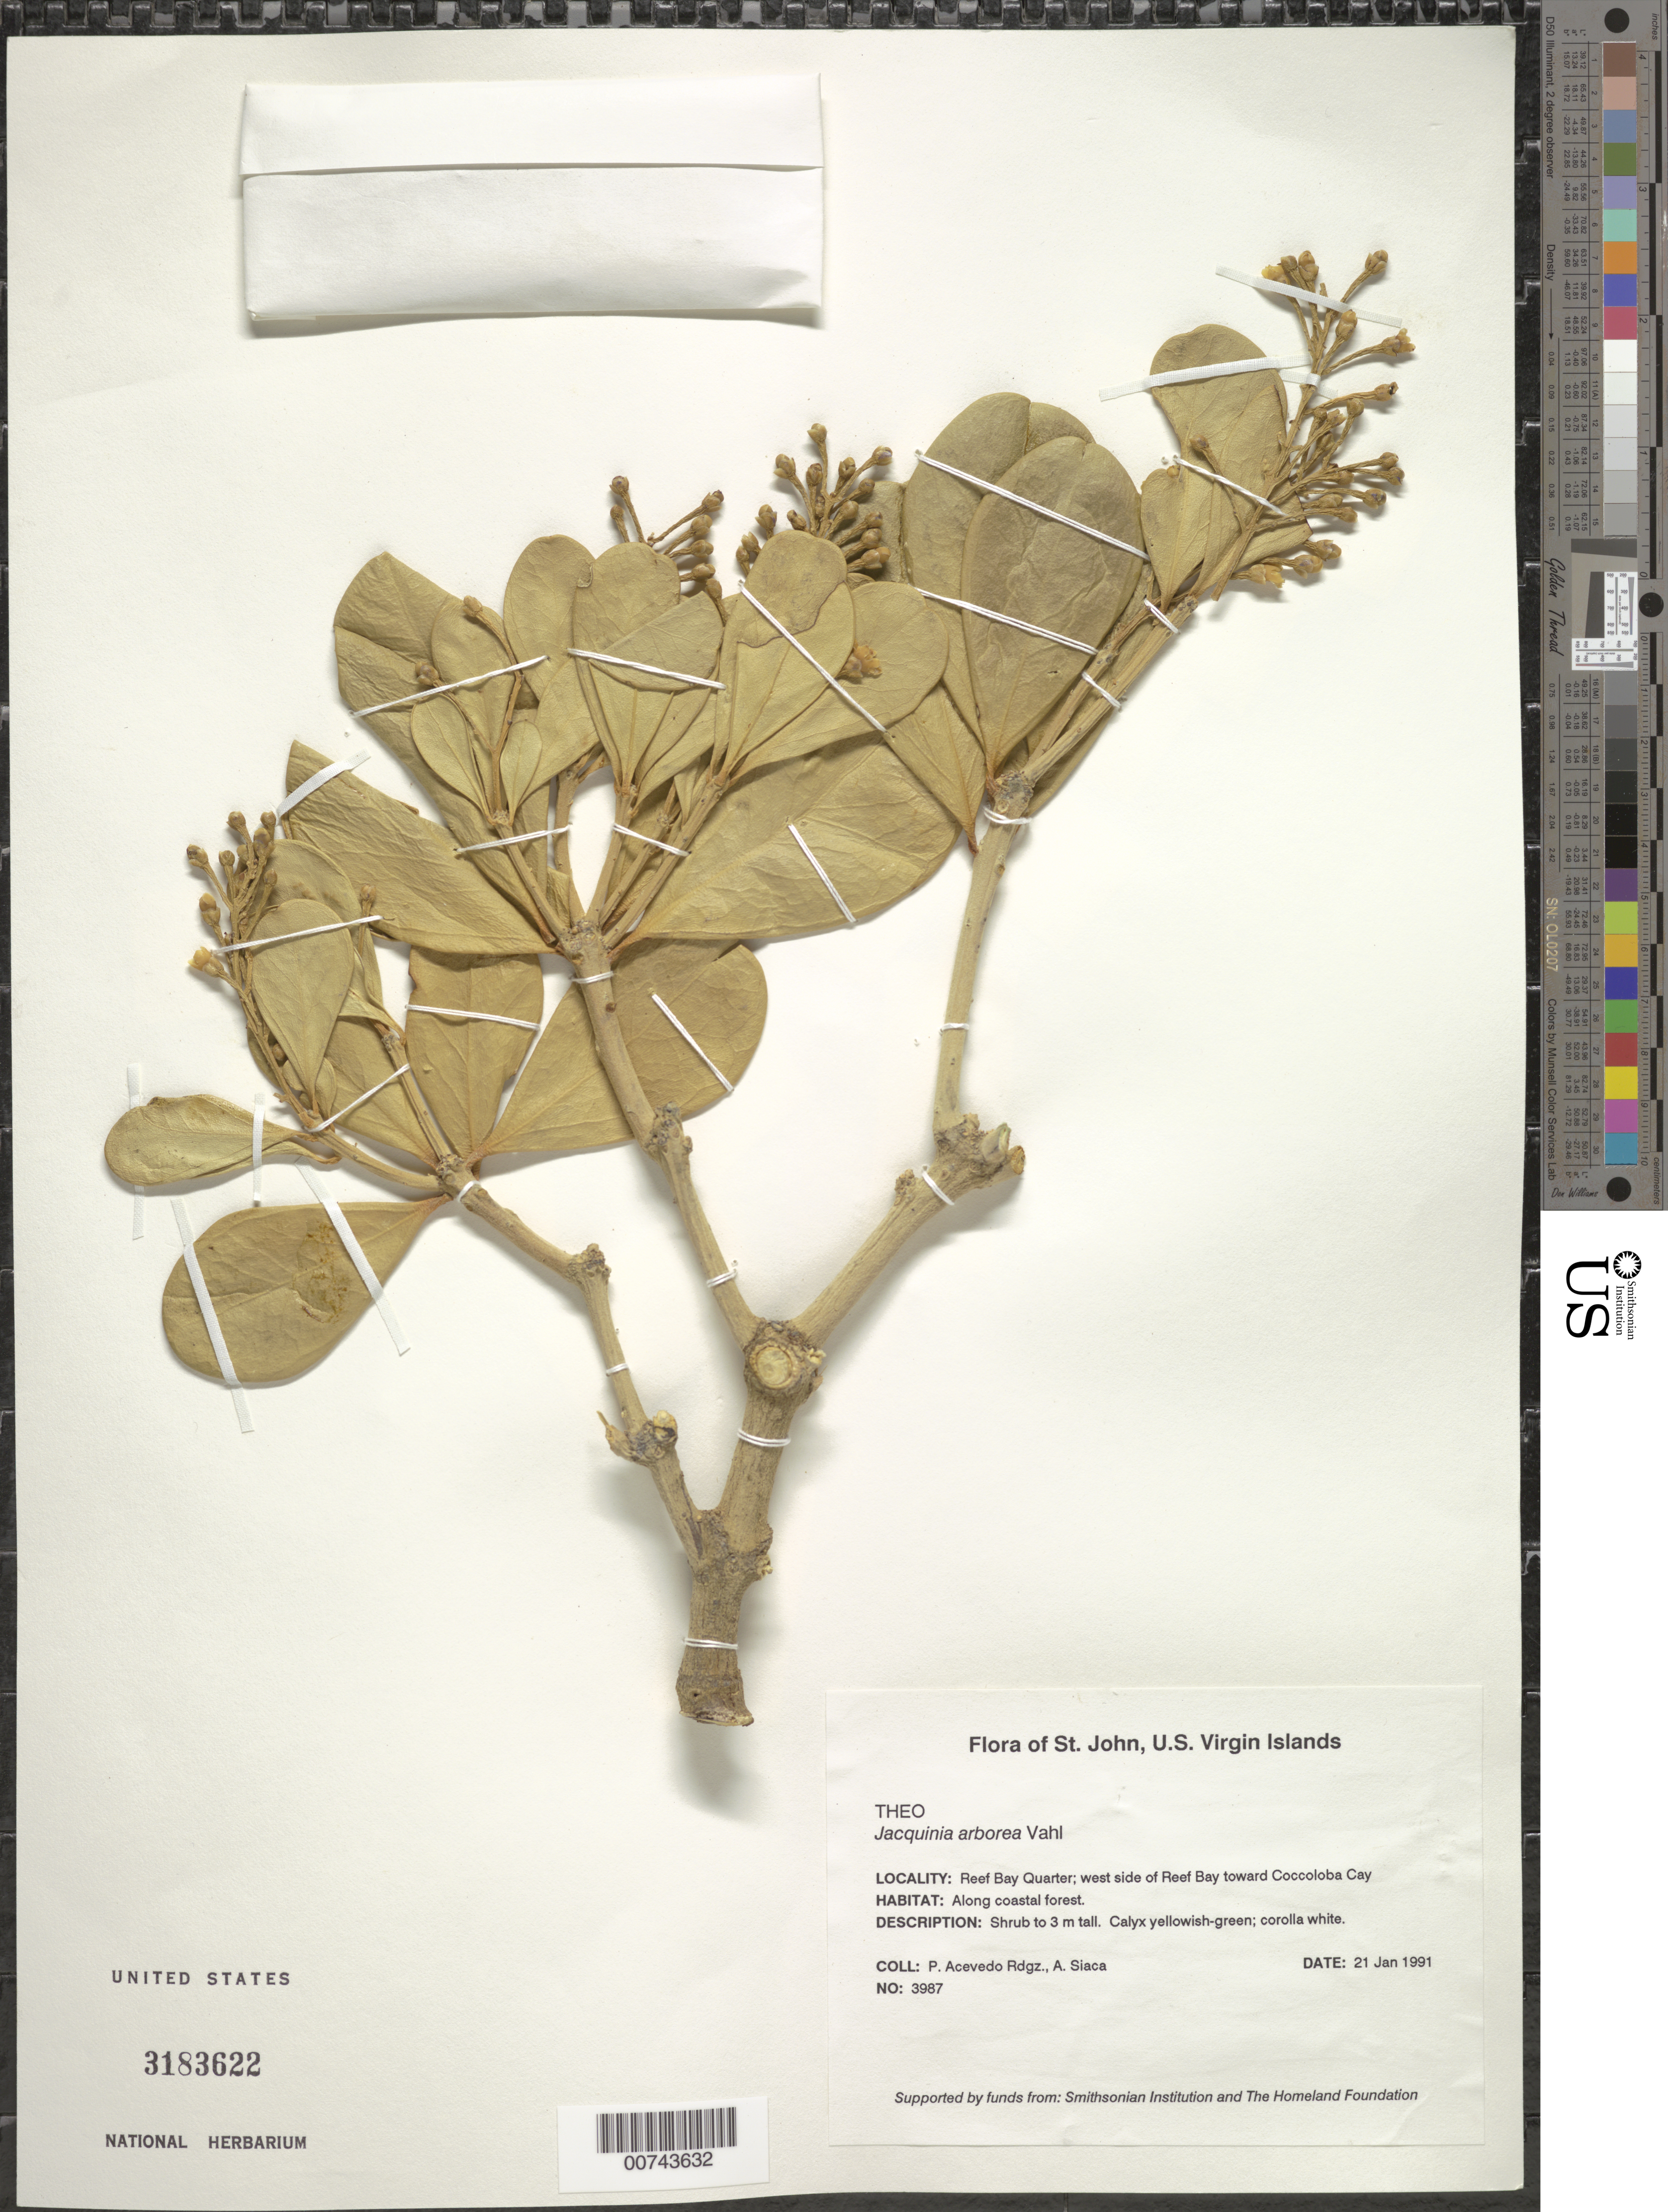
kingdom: Plantae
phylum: Tracheophyta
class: Magnoliopsida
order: Ericales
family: Primulaceae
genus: Jacquinia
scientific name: Jacquinia arborea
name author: Vahl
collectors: P. Acevedo-Rodr. & A. Siaca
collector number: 3987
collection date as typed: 21 Jan 1991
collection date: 1991-01-21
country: U.S. Virgin Islands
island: St. John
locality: Reef Bay Quarter; west side of Reef Bay toward Coccoloba Cay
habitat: Along coastal forest.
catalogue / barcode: US 3183622